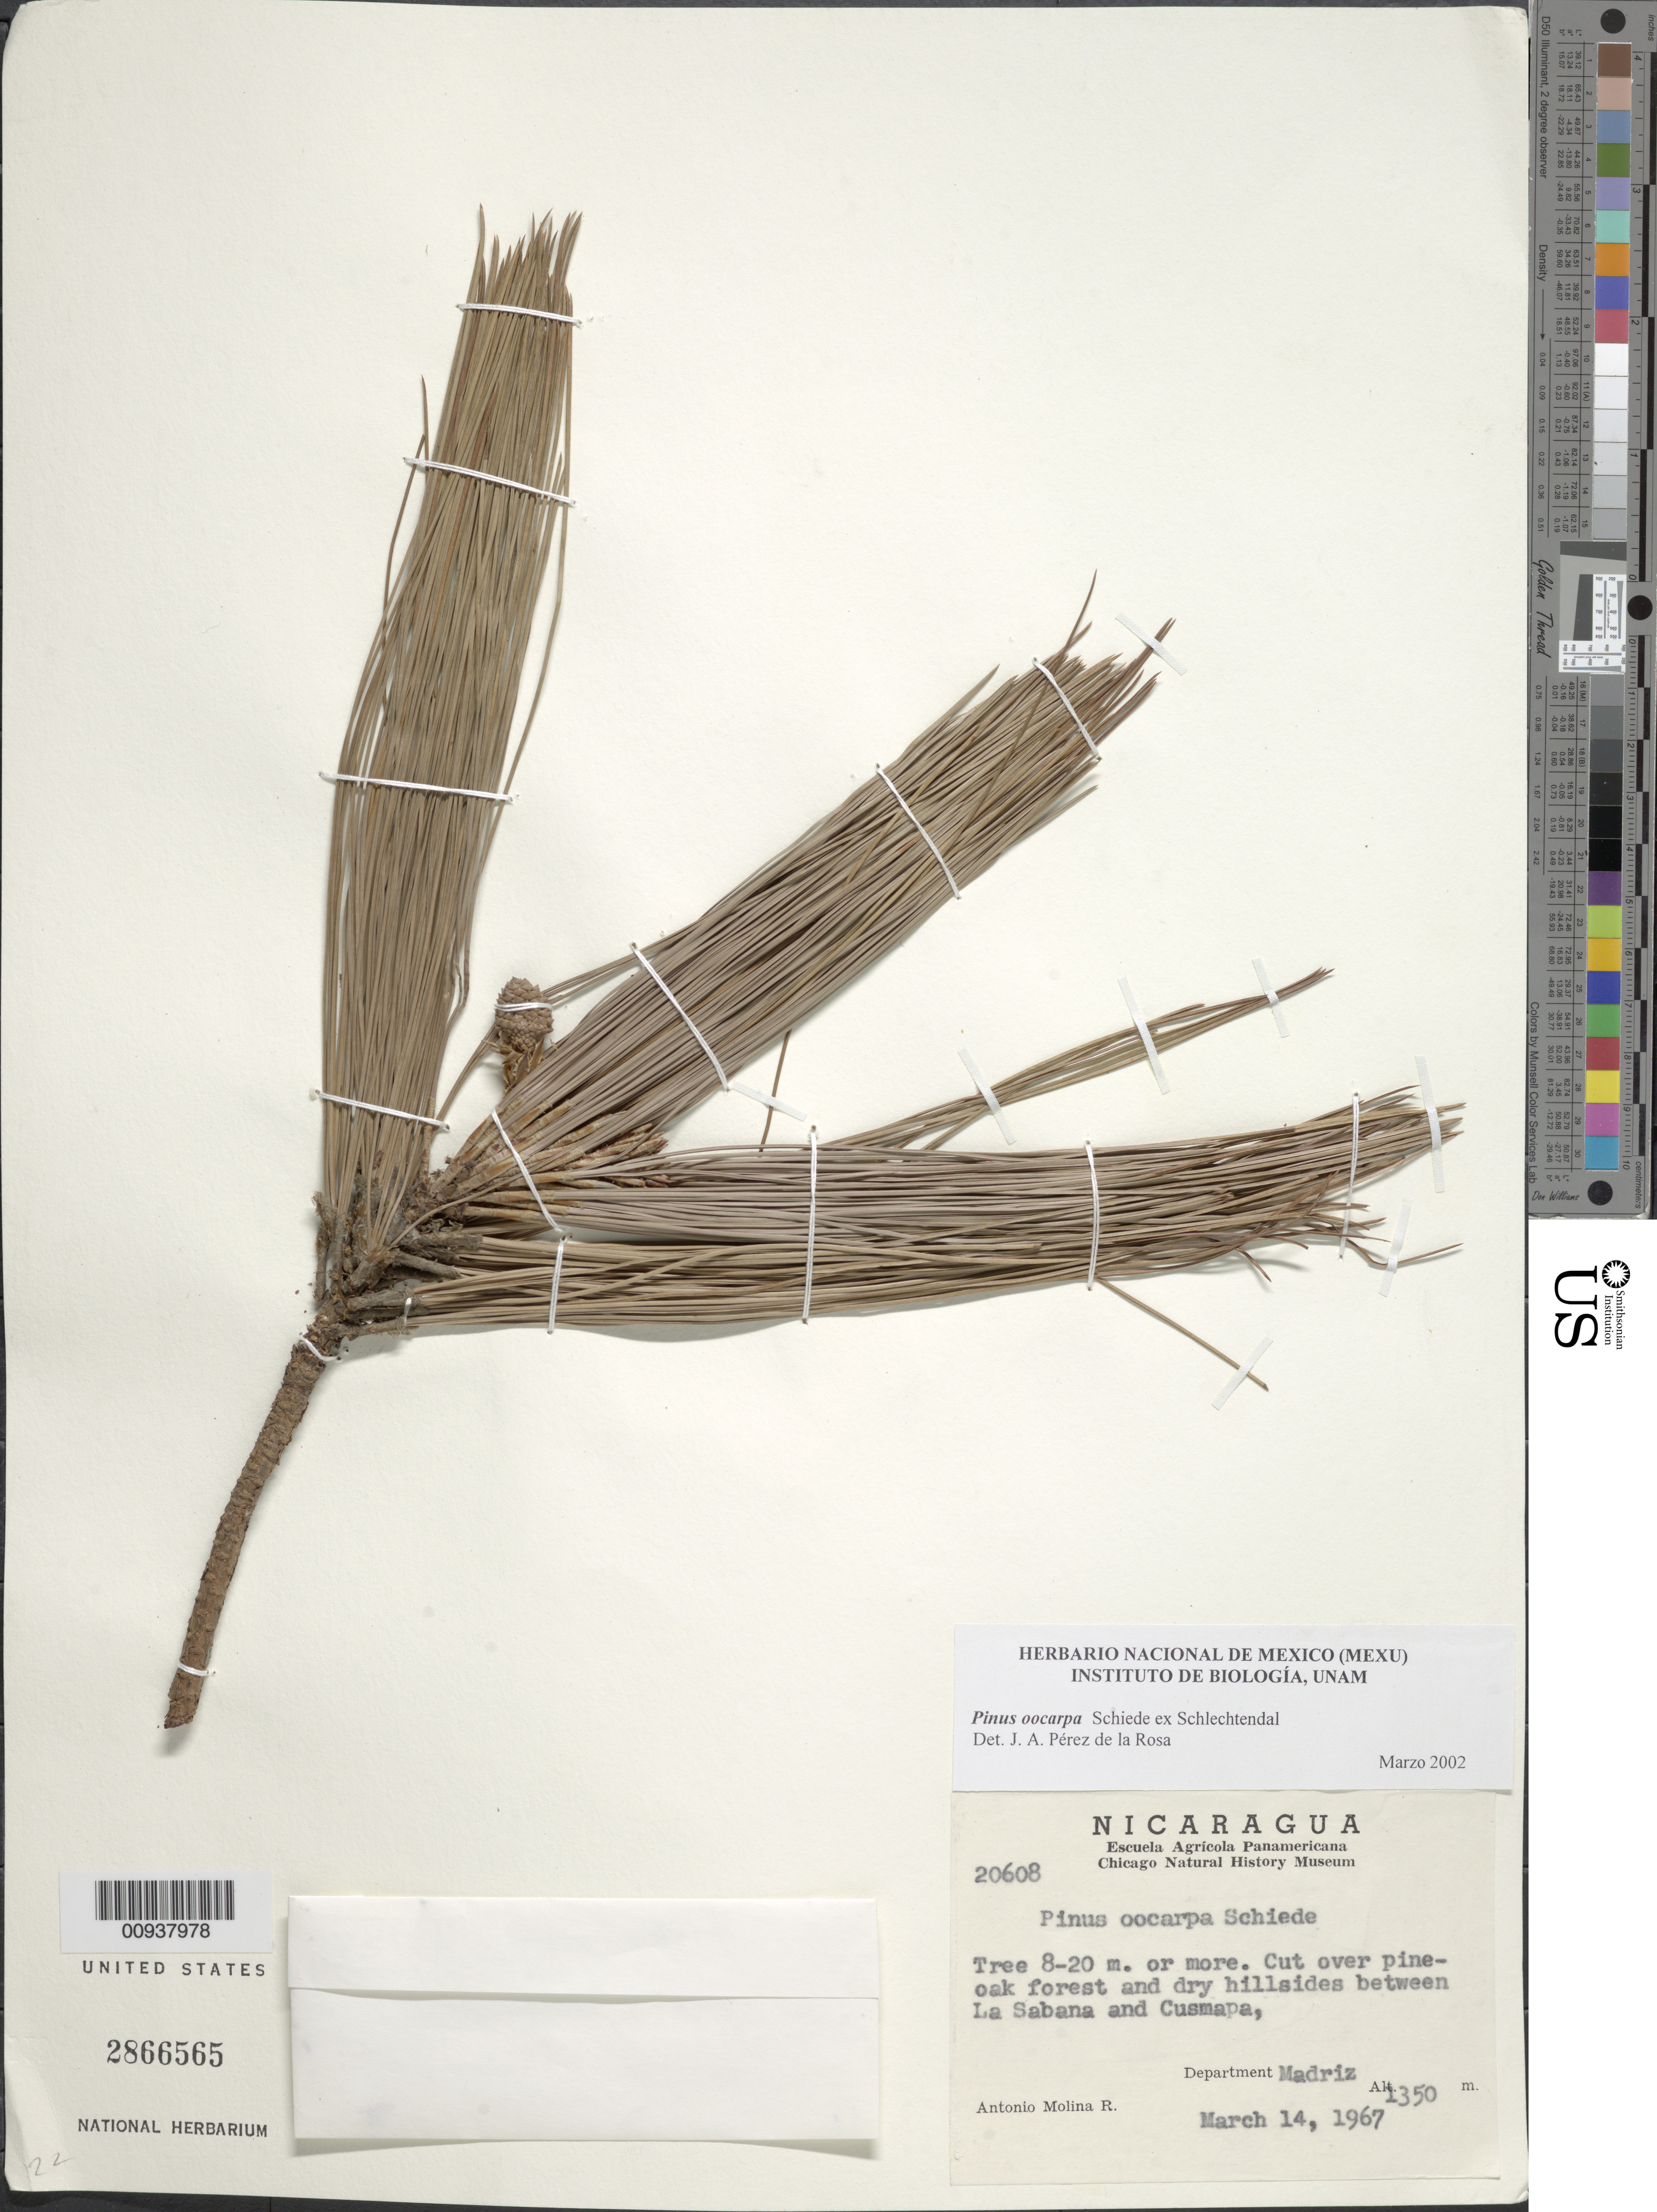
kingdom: Plantae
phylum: Tracheophyta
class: Pinopsida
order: Pinales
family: Pinaceae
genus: Pinus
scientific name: Pinus oocarpa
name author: Schiede ex Schltdl.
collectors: A. Molina R.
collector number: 20608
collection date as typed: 14 Mar 1967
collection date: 1967-03-14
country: Nicaragua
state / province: Madriz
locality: Between La Sabana and Cusmapa.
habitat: Cut over pine-oak forest and dry hillsides.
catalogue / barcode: US 2866565